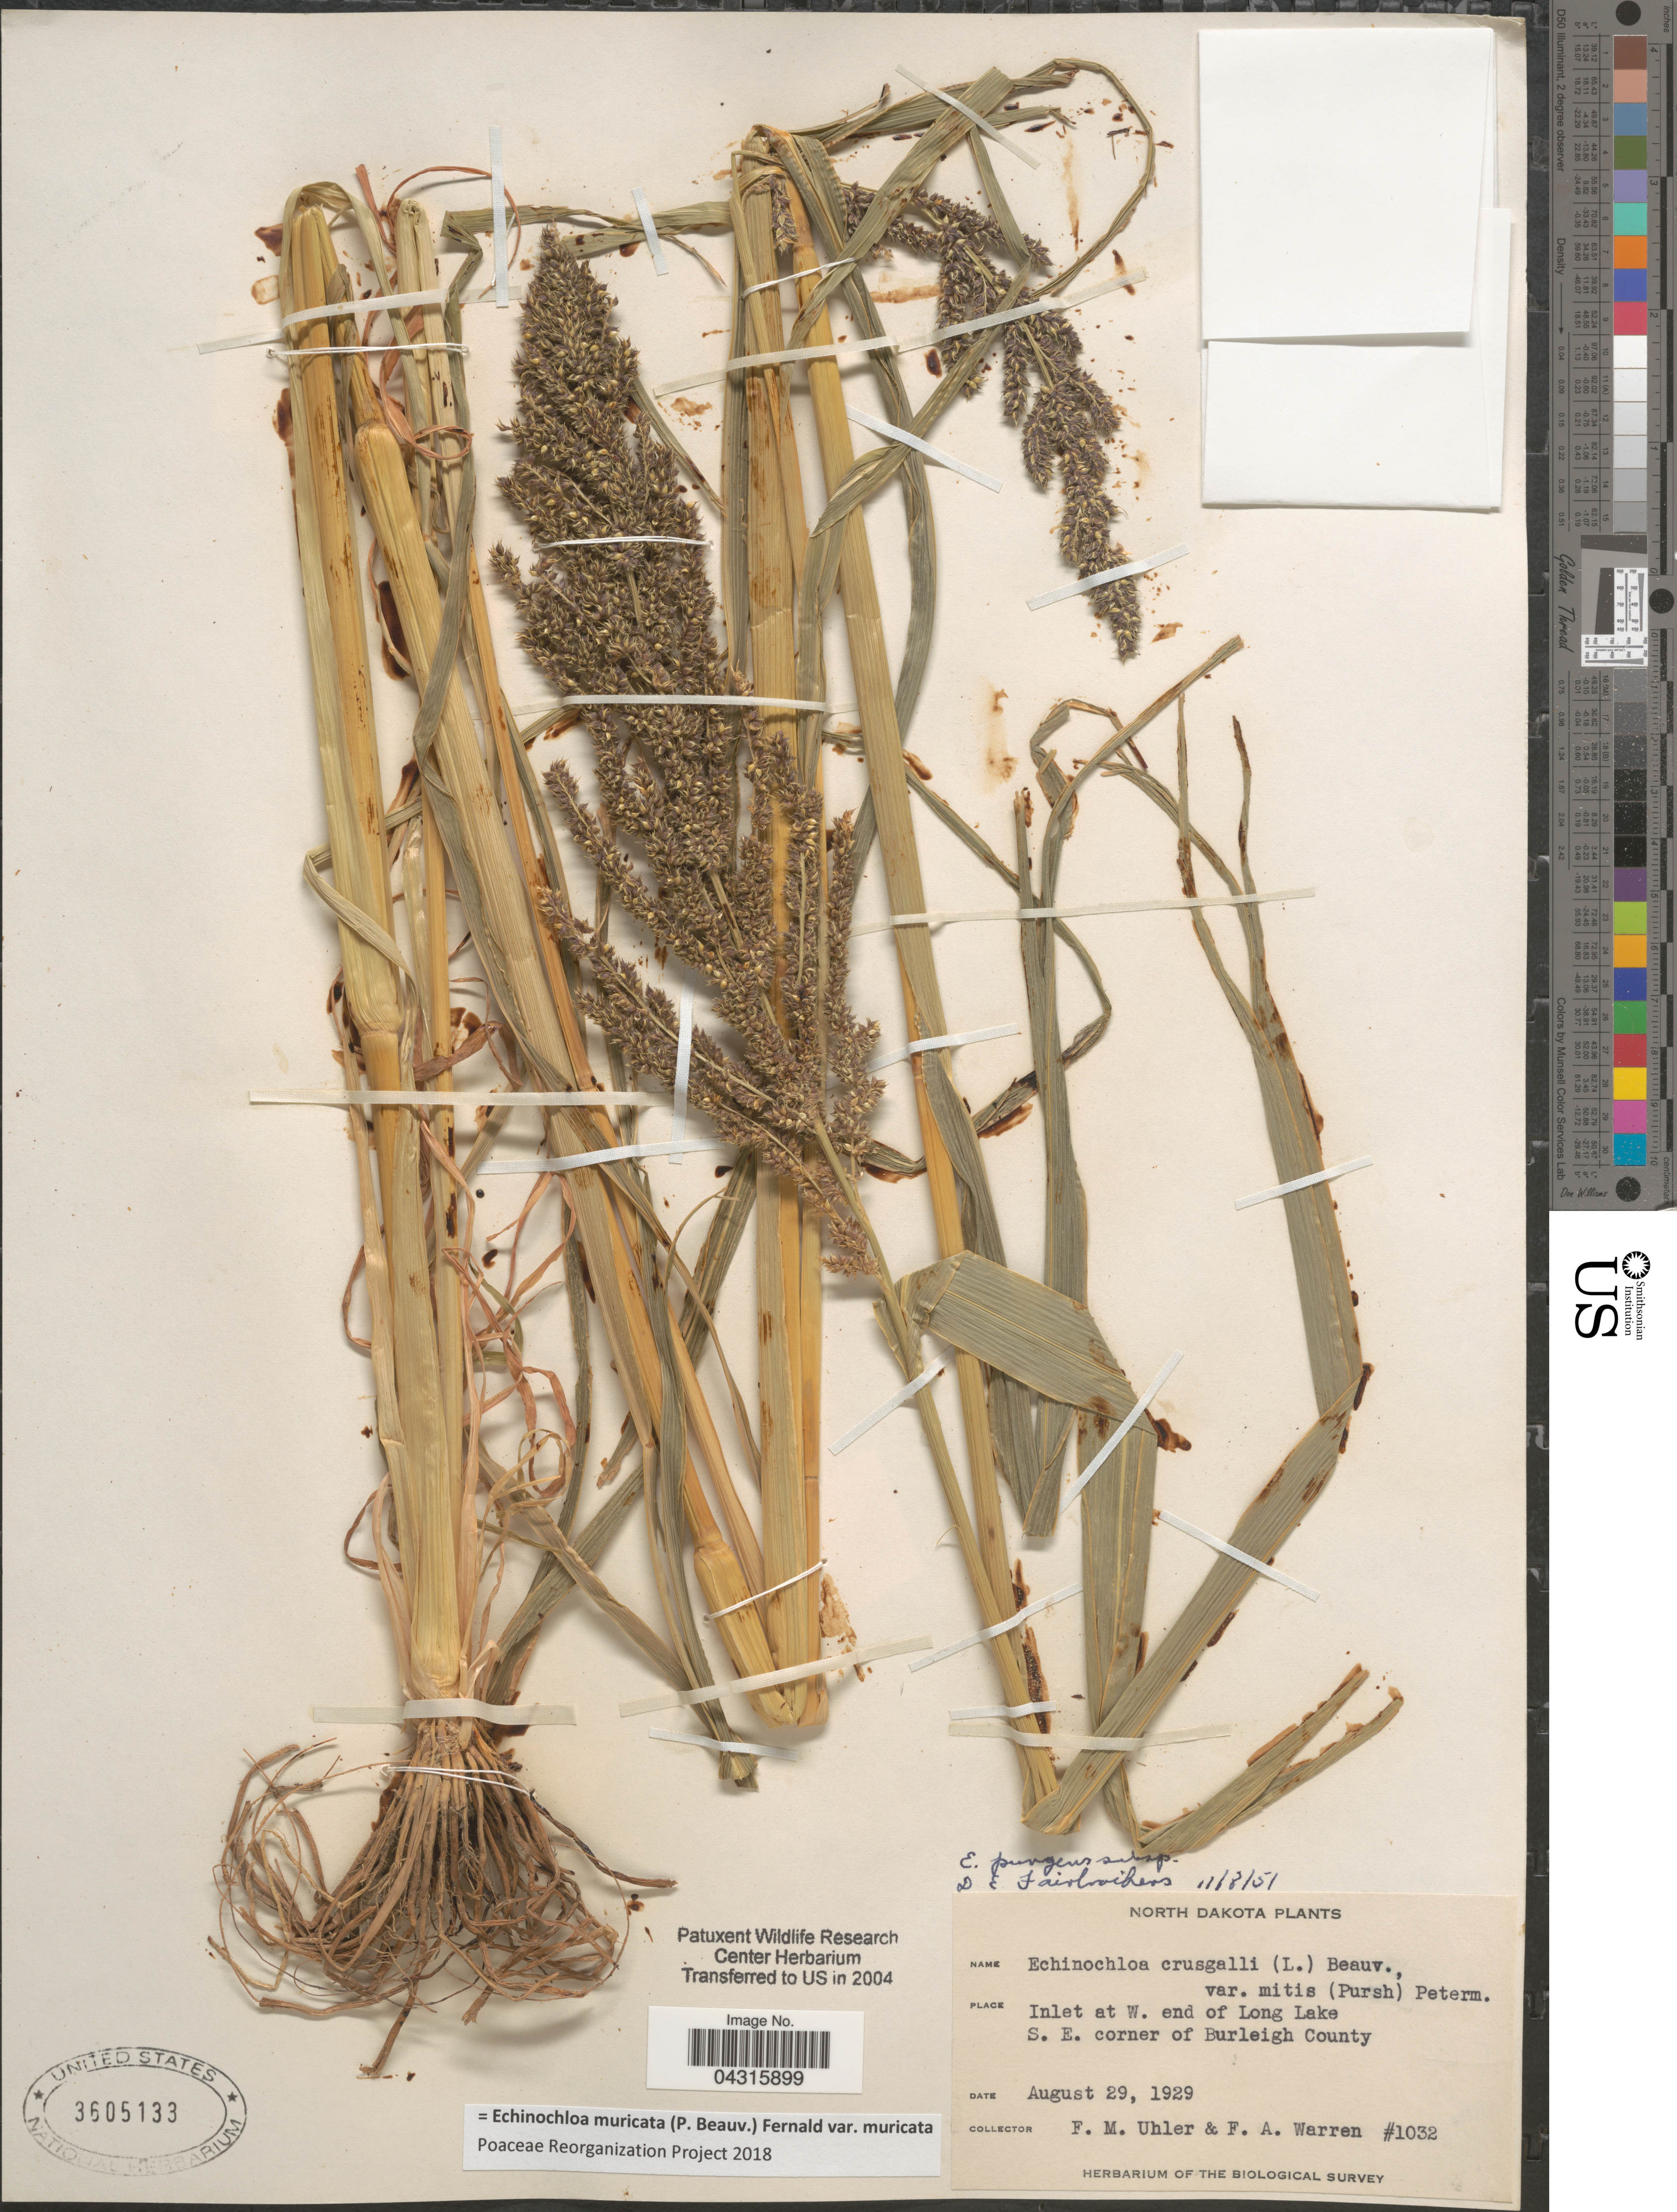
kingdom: Plantae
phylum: Tracheophyta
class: Liliopsida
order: Poales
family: Poaceae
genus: Echinochloa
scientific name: Echinochloa muricata var. muricata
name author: (P. Beauv.) Fernald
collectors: F. M. Uhler & F. Warren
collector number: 1032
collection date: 1929-08-29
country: United States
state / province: North Dakota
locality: Inlet at W. end of Long Lake. S.E. corner of Burleigh County. The Biological Survey.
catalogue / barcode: US 3605133